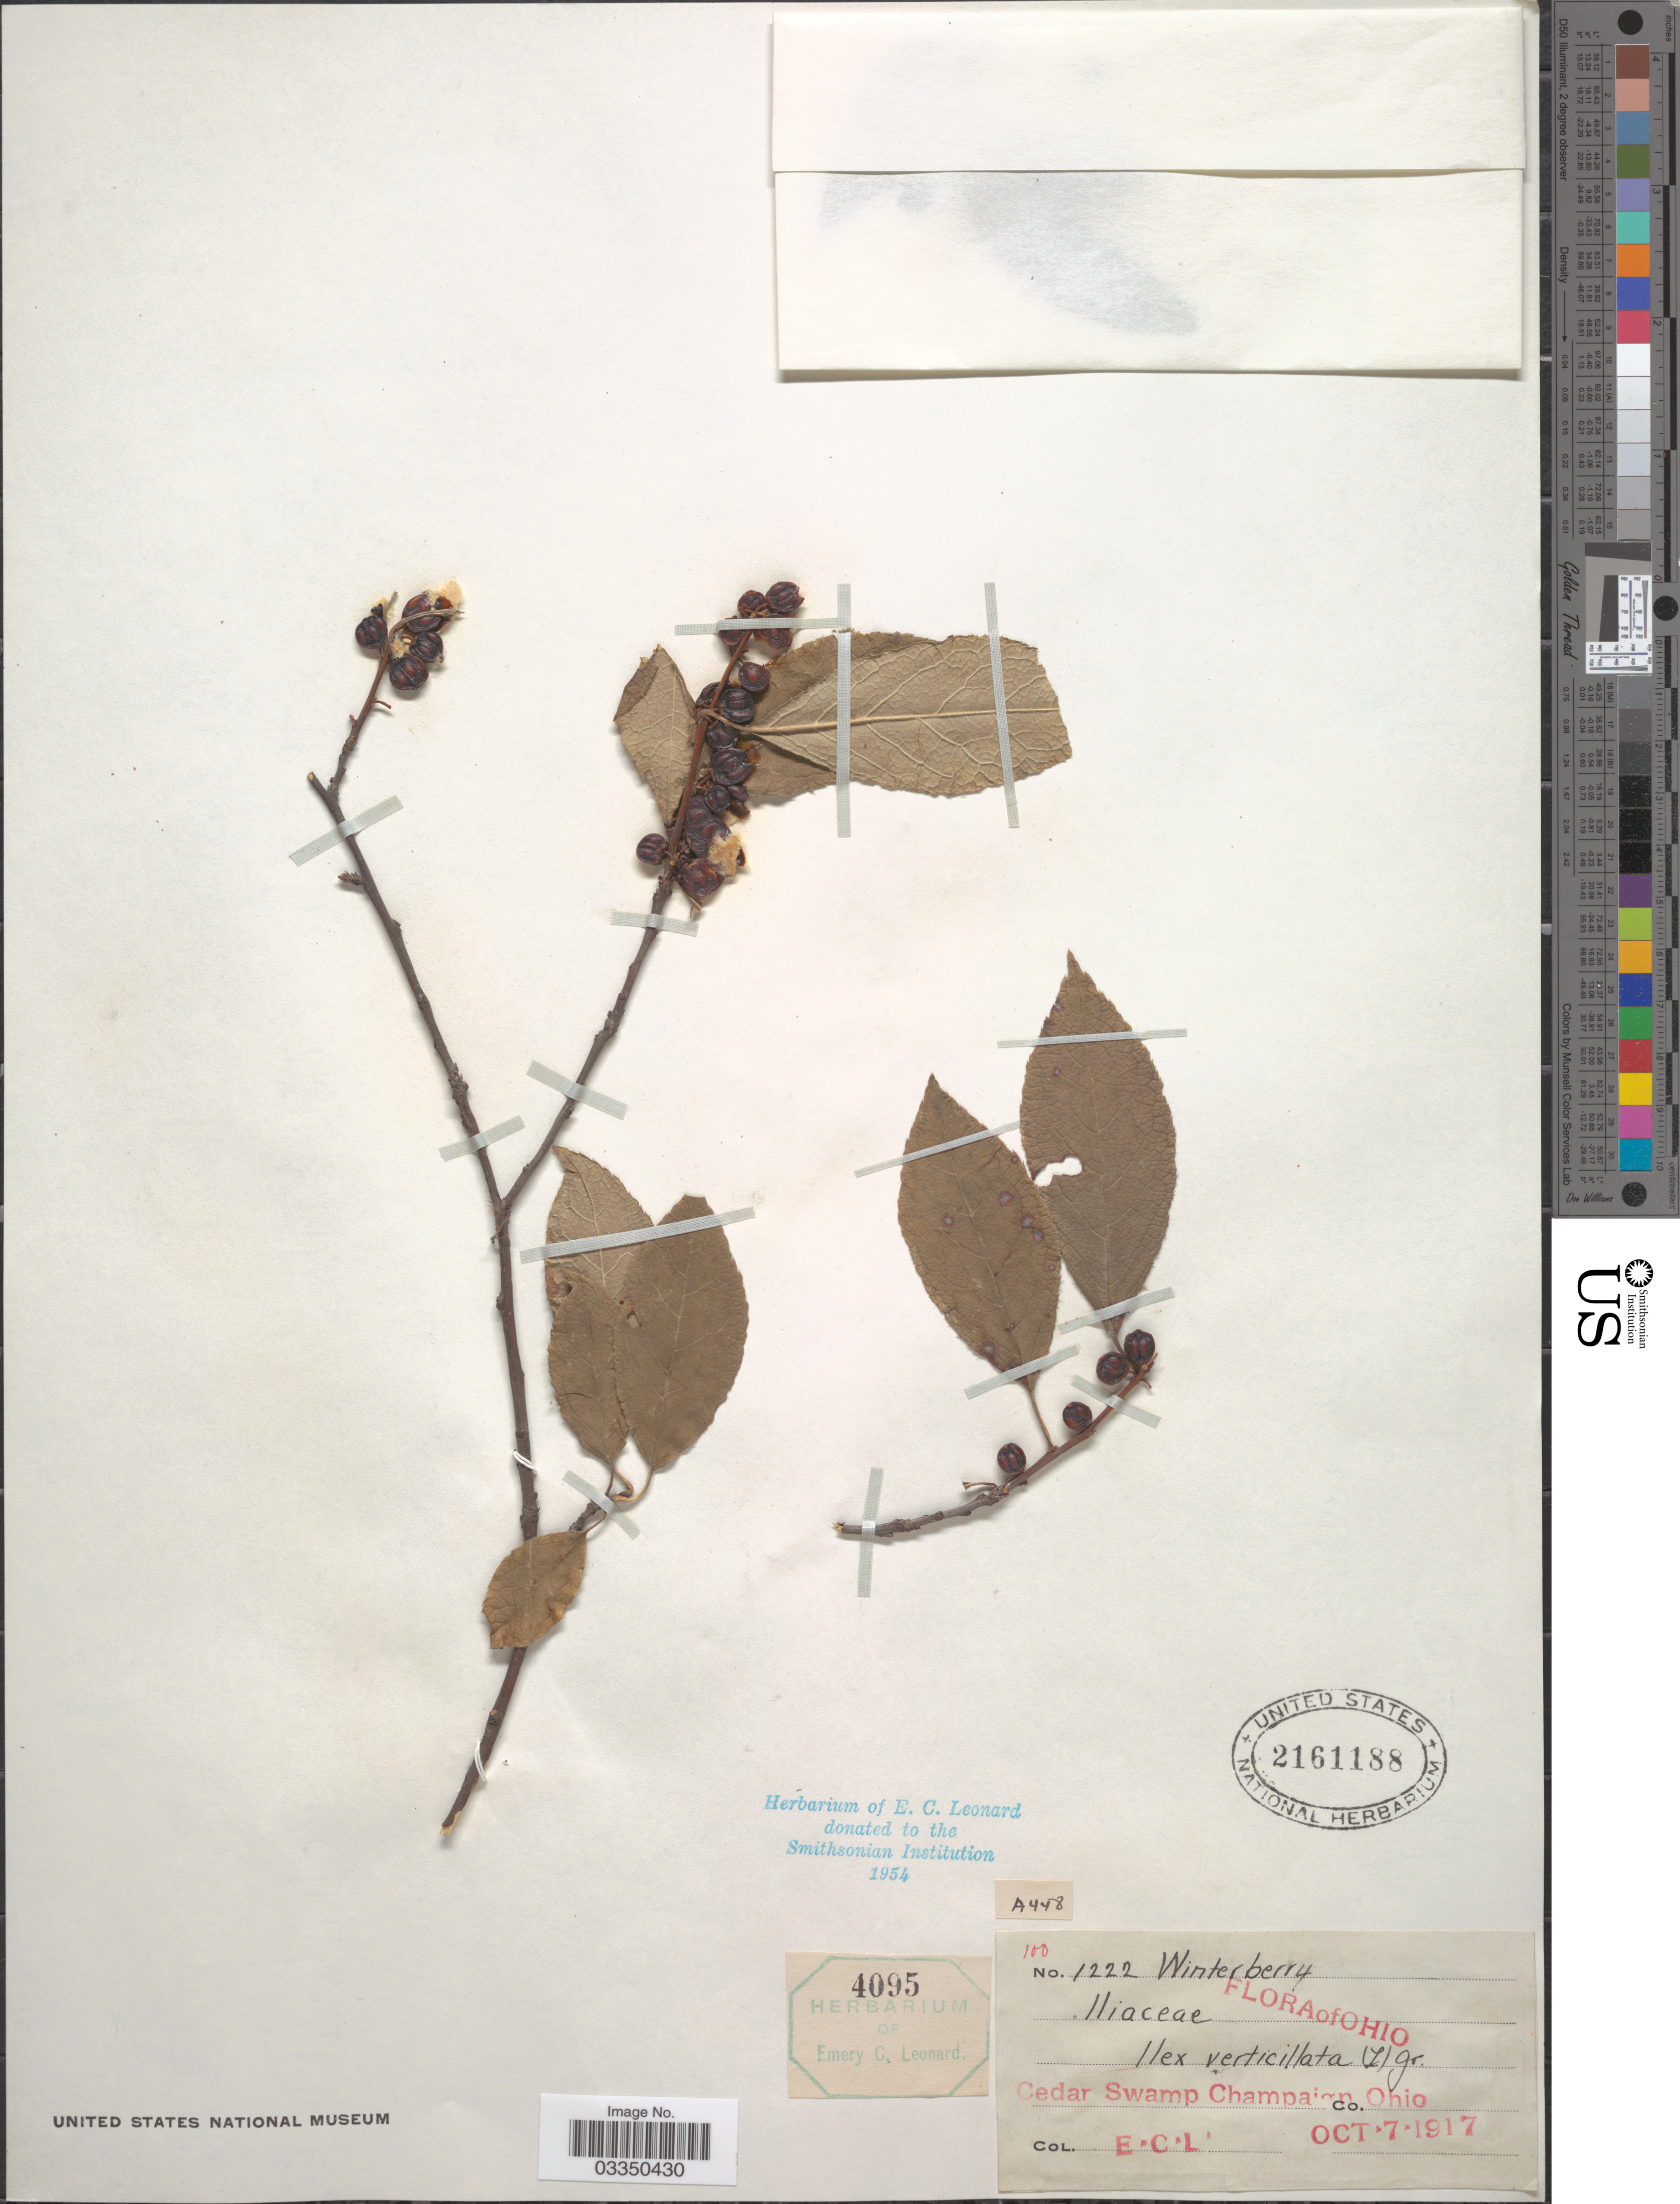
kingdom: Plantae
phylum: Tracheophyta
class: Magnoliopsida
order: Aquifoliales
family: Aquifoliaceae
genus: Ilex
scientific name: Ilex verticillata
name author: (L.) A. Gray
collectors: E. C. Leonard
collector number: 1222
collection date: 1917-10-07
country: United States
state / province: Ohio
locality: Cedar Swamp Champaign.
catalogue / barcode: US 2161188